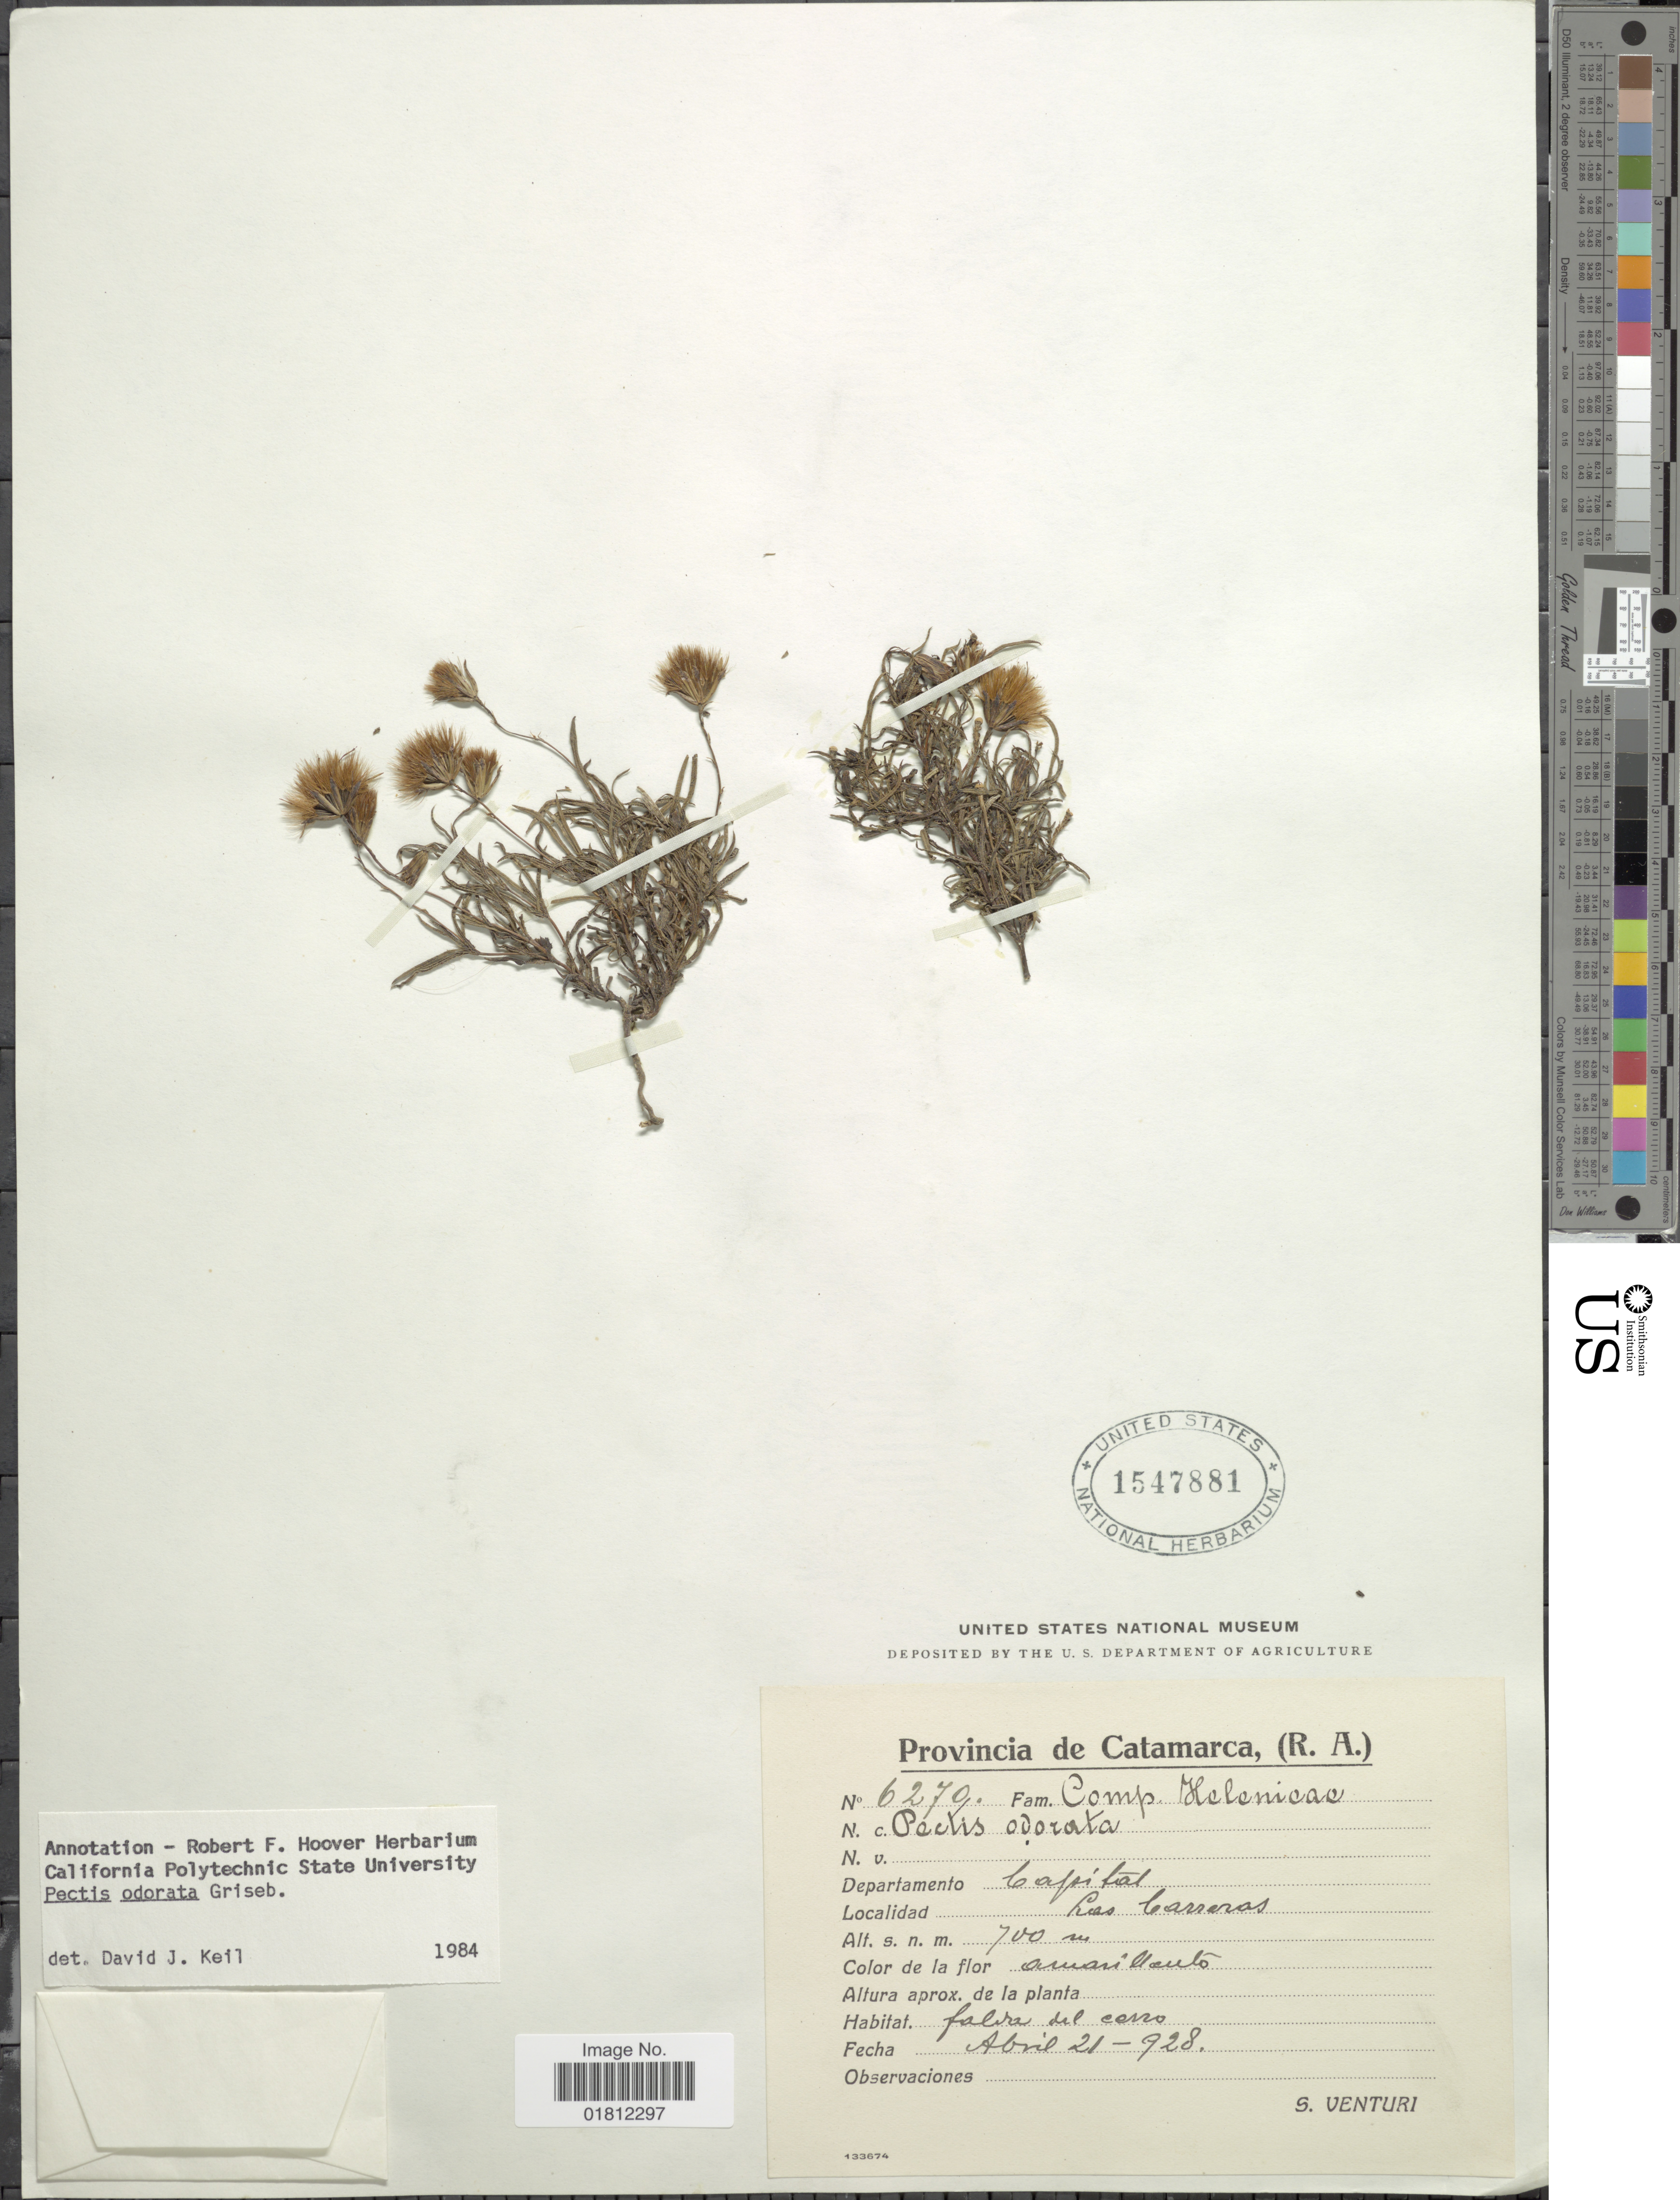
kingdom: Plantae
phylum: Tracheophyta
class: Magnoliopsida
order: Asterales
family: Asteraceae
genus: Pectis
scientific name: Pectis odorata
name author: Griseb.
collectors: S. Venturi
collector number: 6279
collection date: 1928-04-21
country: Argentina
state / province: Catamarca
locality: Provincia de Catamarca, (R. A. ) Departamento Capital, Las Carreras.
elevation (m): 700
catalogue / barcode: US 1547881